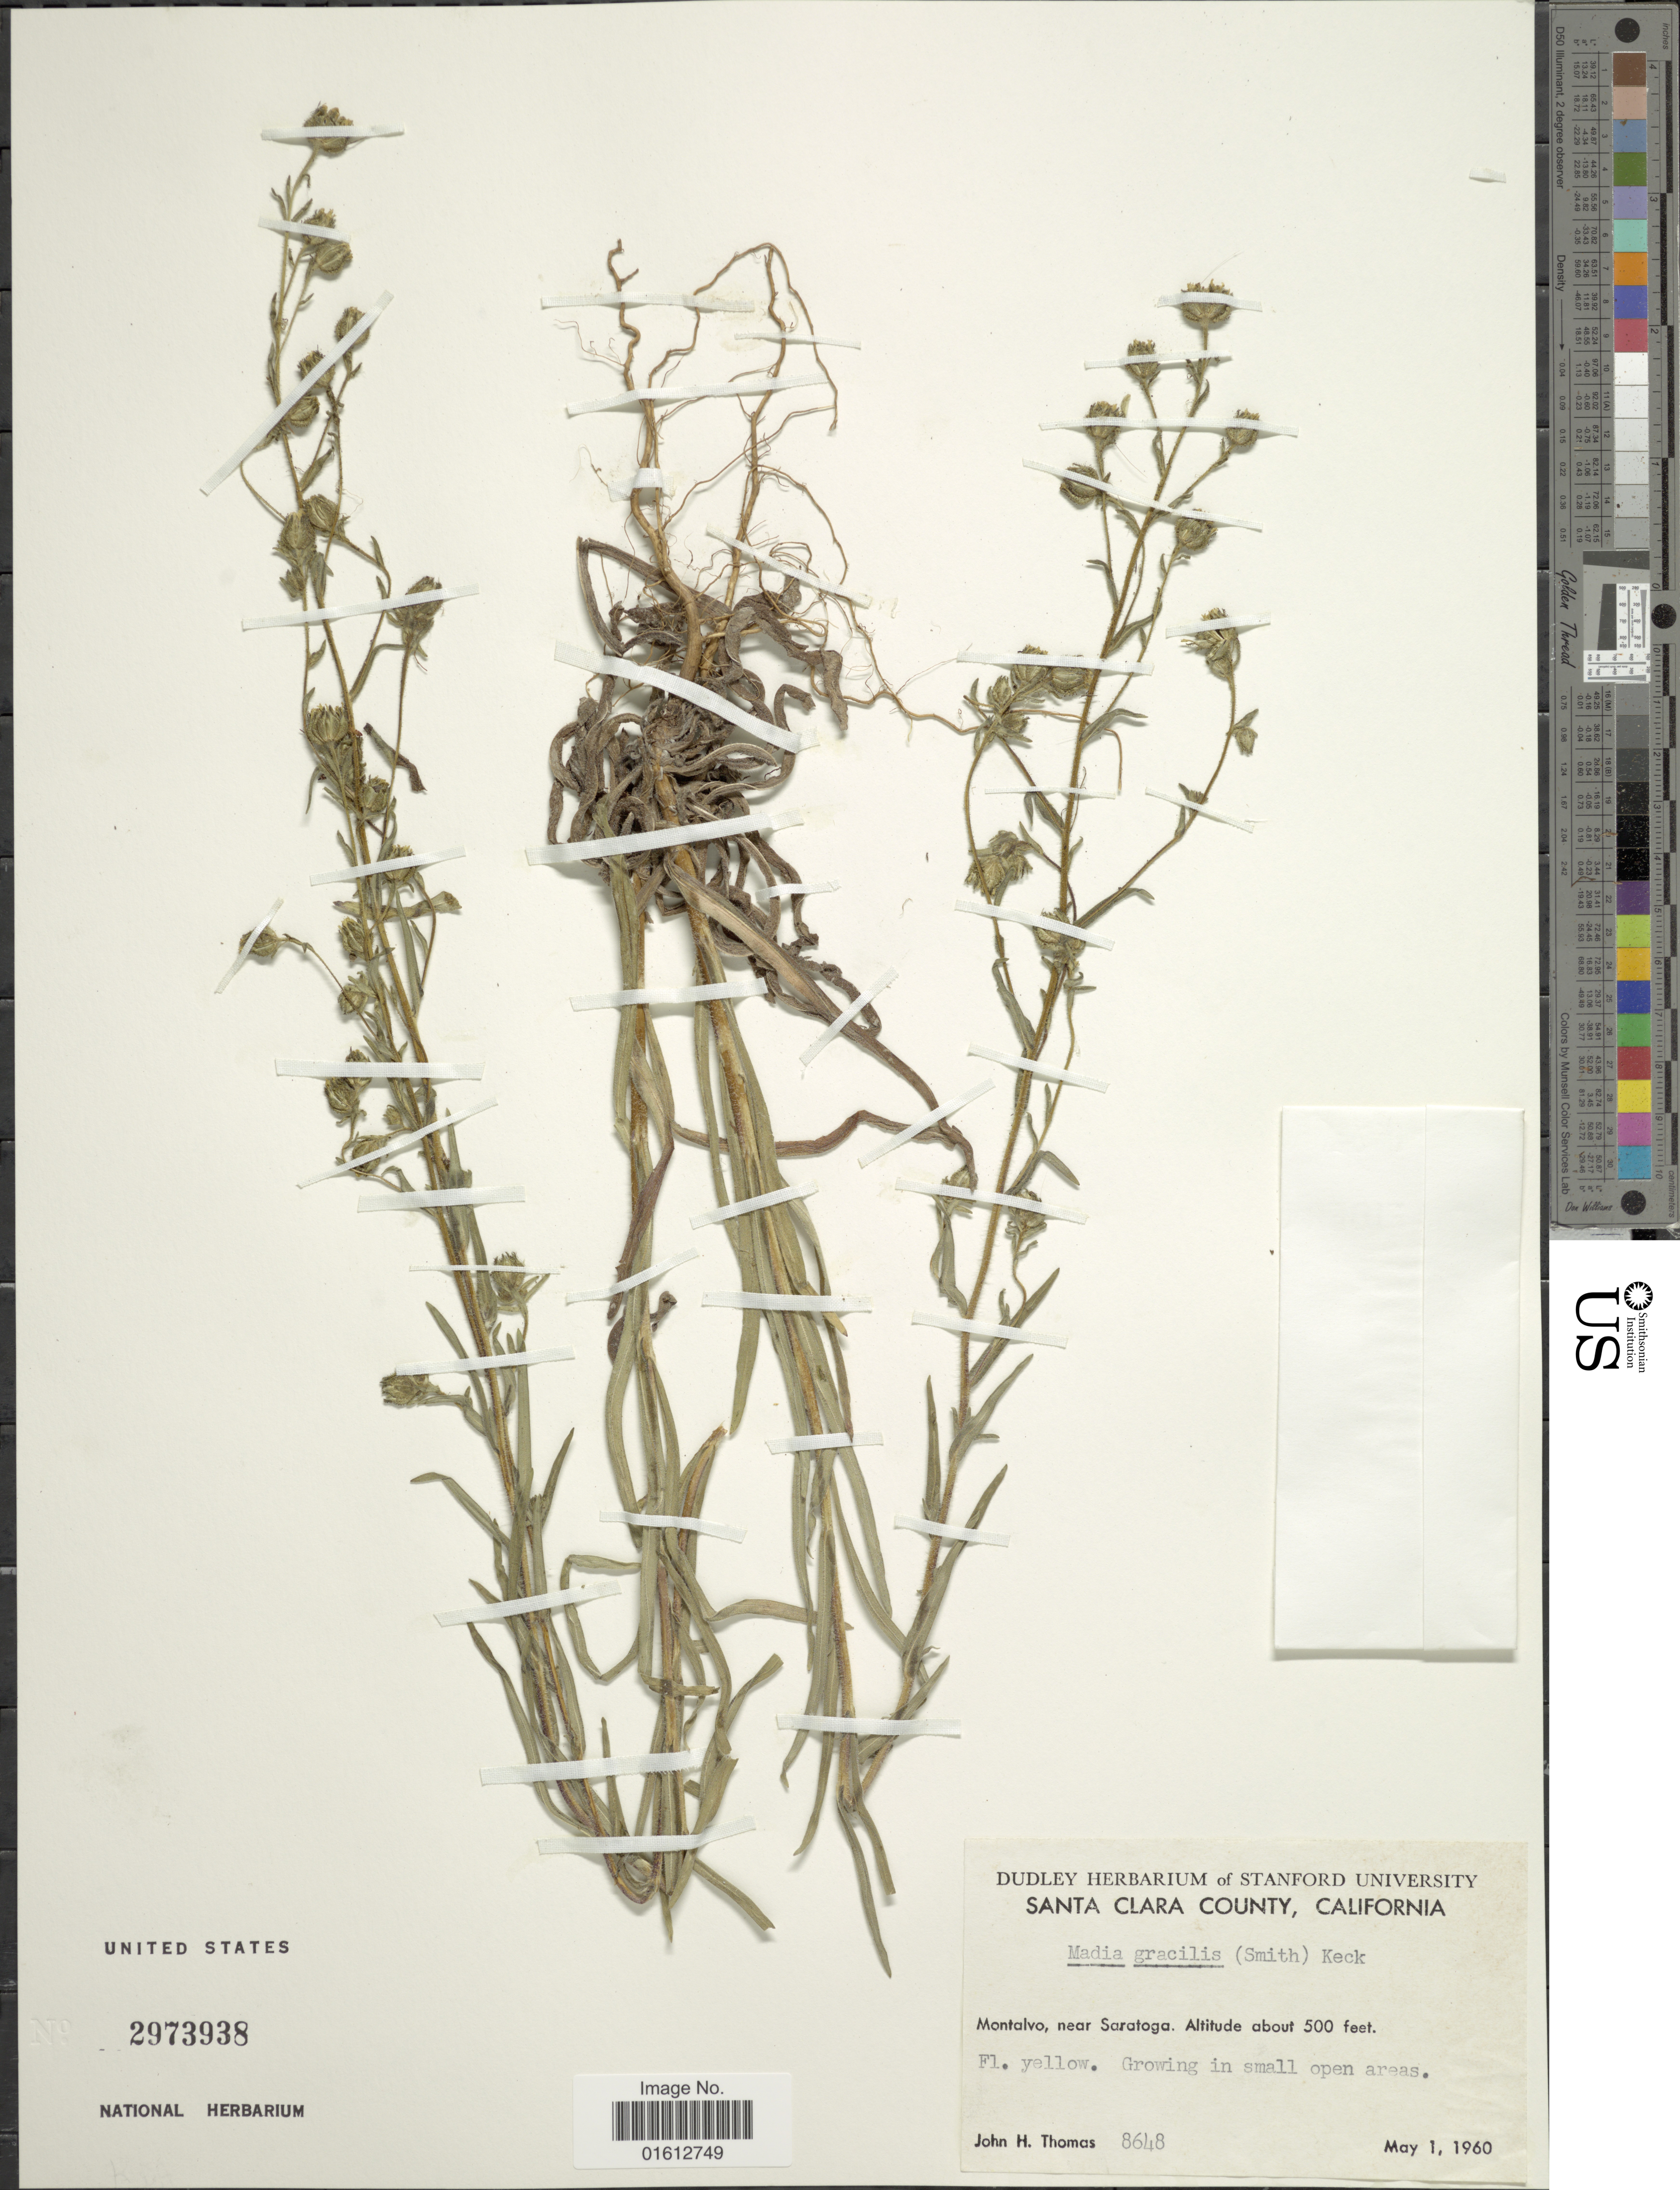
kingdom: Plantae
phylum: Tracheophyta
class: Magnoliopsida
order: Asterales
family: Asteraceae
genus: Madia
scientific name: Madia gracilis subsp. gracilis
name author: (Sm.) D.D. Keck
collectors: J. H. Thomas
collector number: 8648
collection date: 1960-05-01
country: United States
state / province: California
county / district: Santa Cruz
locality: California, Santa Cruz County, Montalvo, near Saratoga.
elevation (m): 152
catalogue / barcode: US 2973938